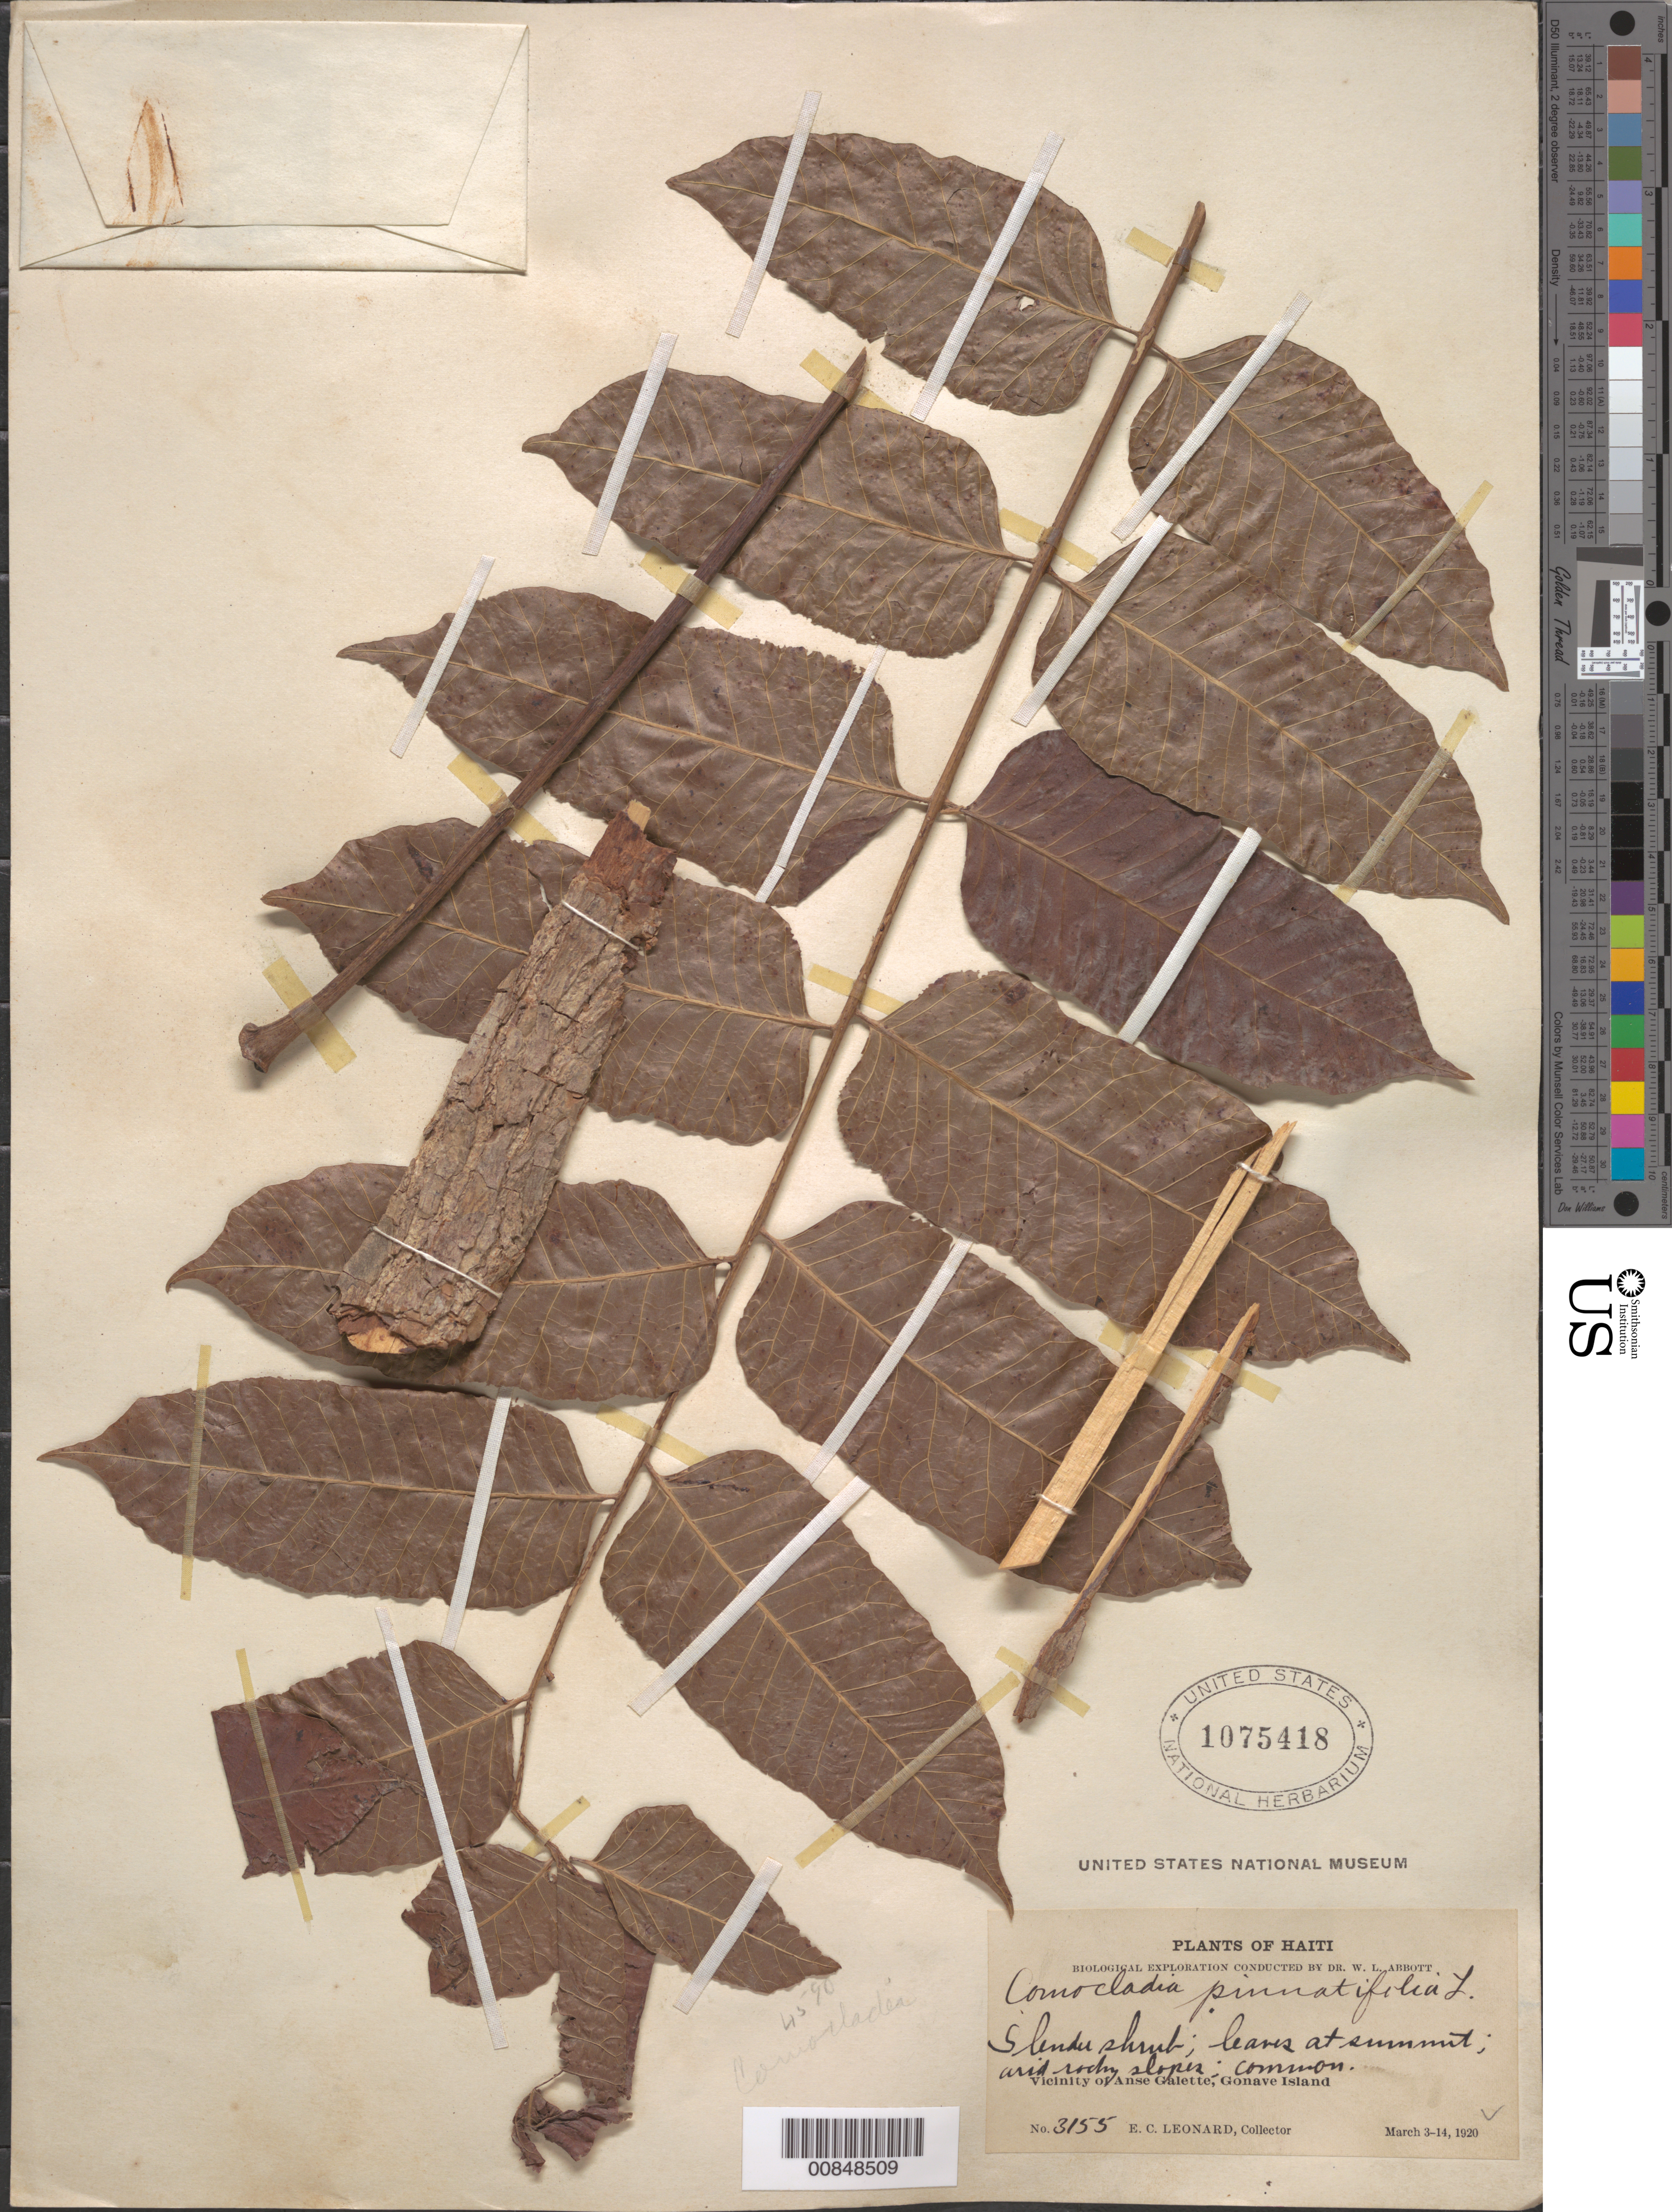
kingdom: Plantae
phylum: Tracheophyta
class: Magnoliopsida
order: Sapindales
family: Anacardiaceae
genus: Comocladia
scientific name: Comocladia pinnatifolia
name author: L.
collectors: E. C. Leonard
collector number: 3155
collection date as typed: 03 Mar 1920 to 14 Mar 1920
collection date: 1920-03-03/1920-03-14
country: Haiti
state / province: Ouest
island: Île de la Gonâve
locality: Vicinity of Anse Galette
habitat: Arid rocky slopes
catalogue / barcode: US 1075418